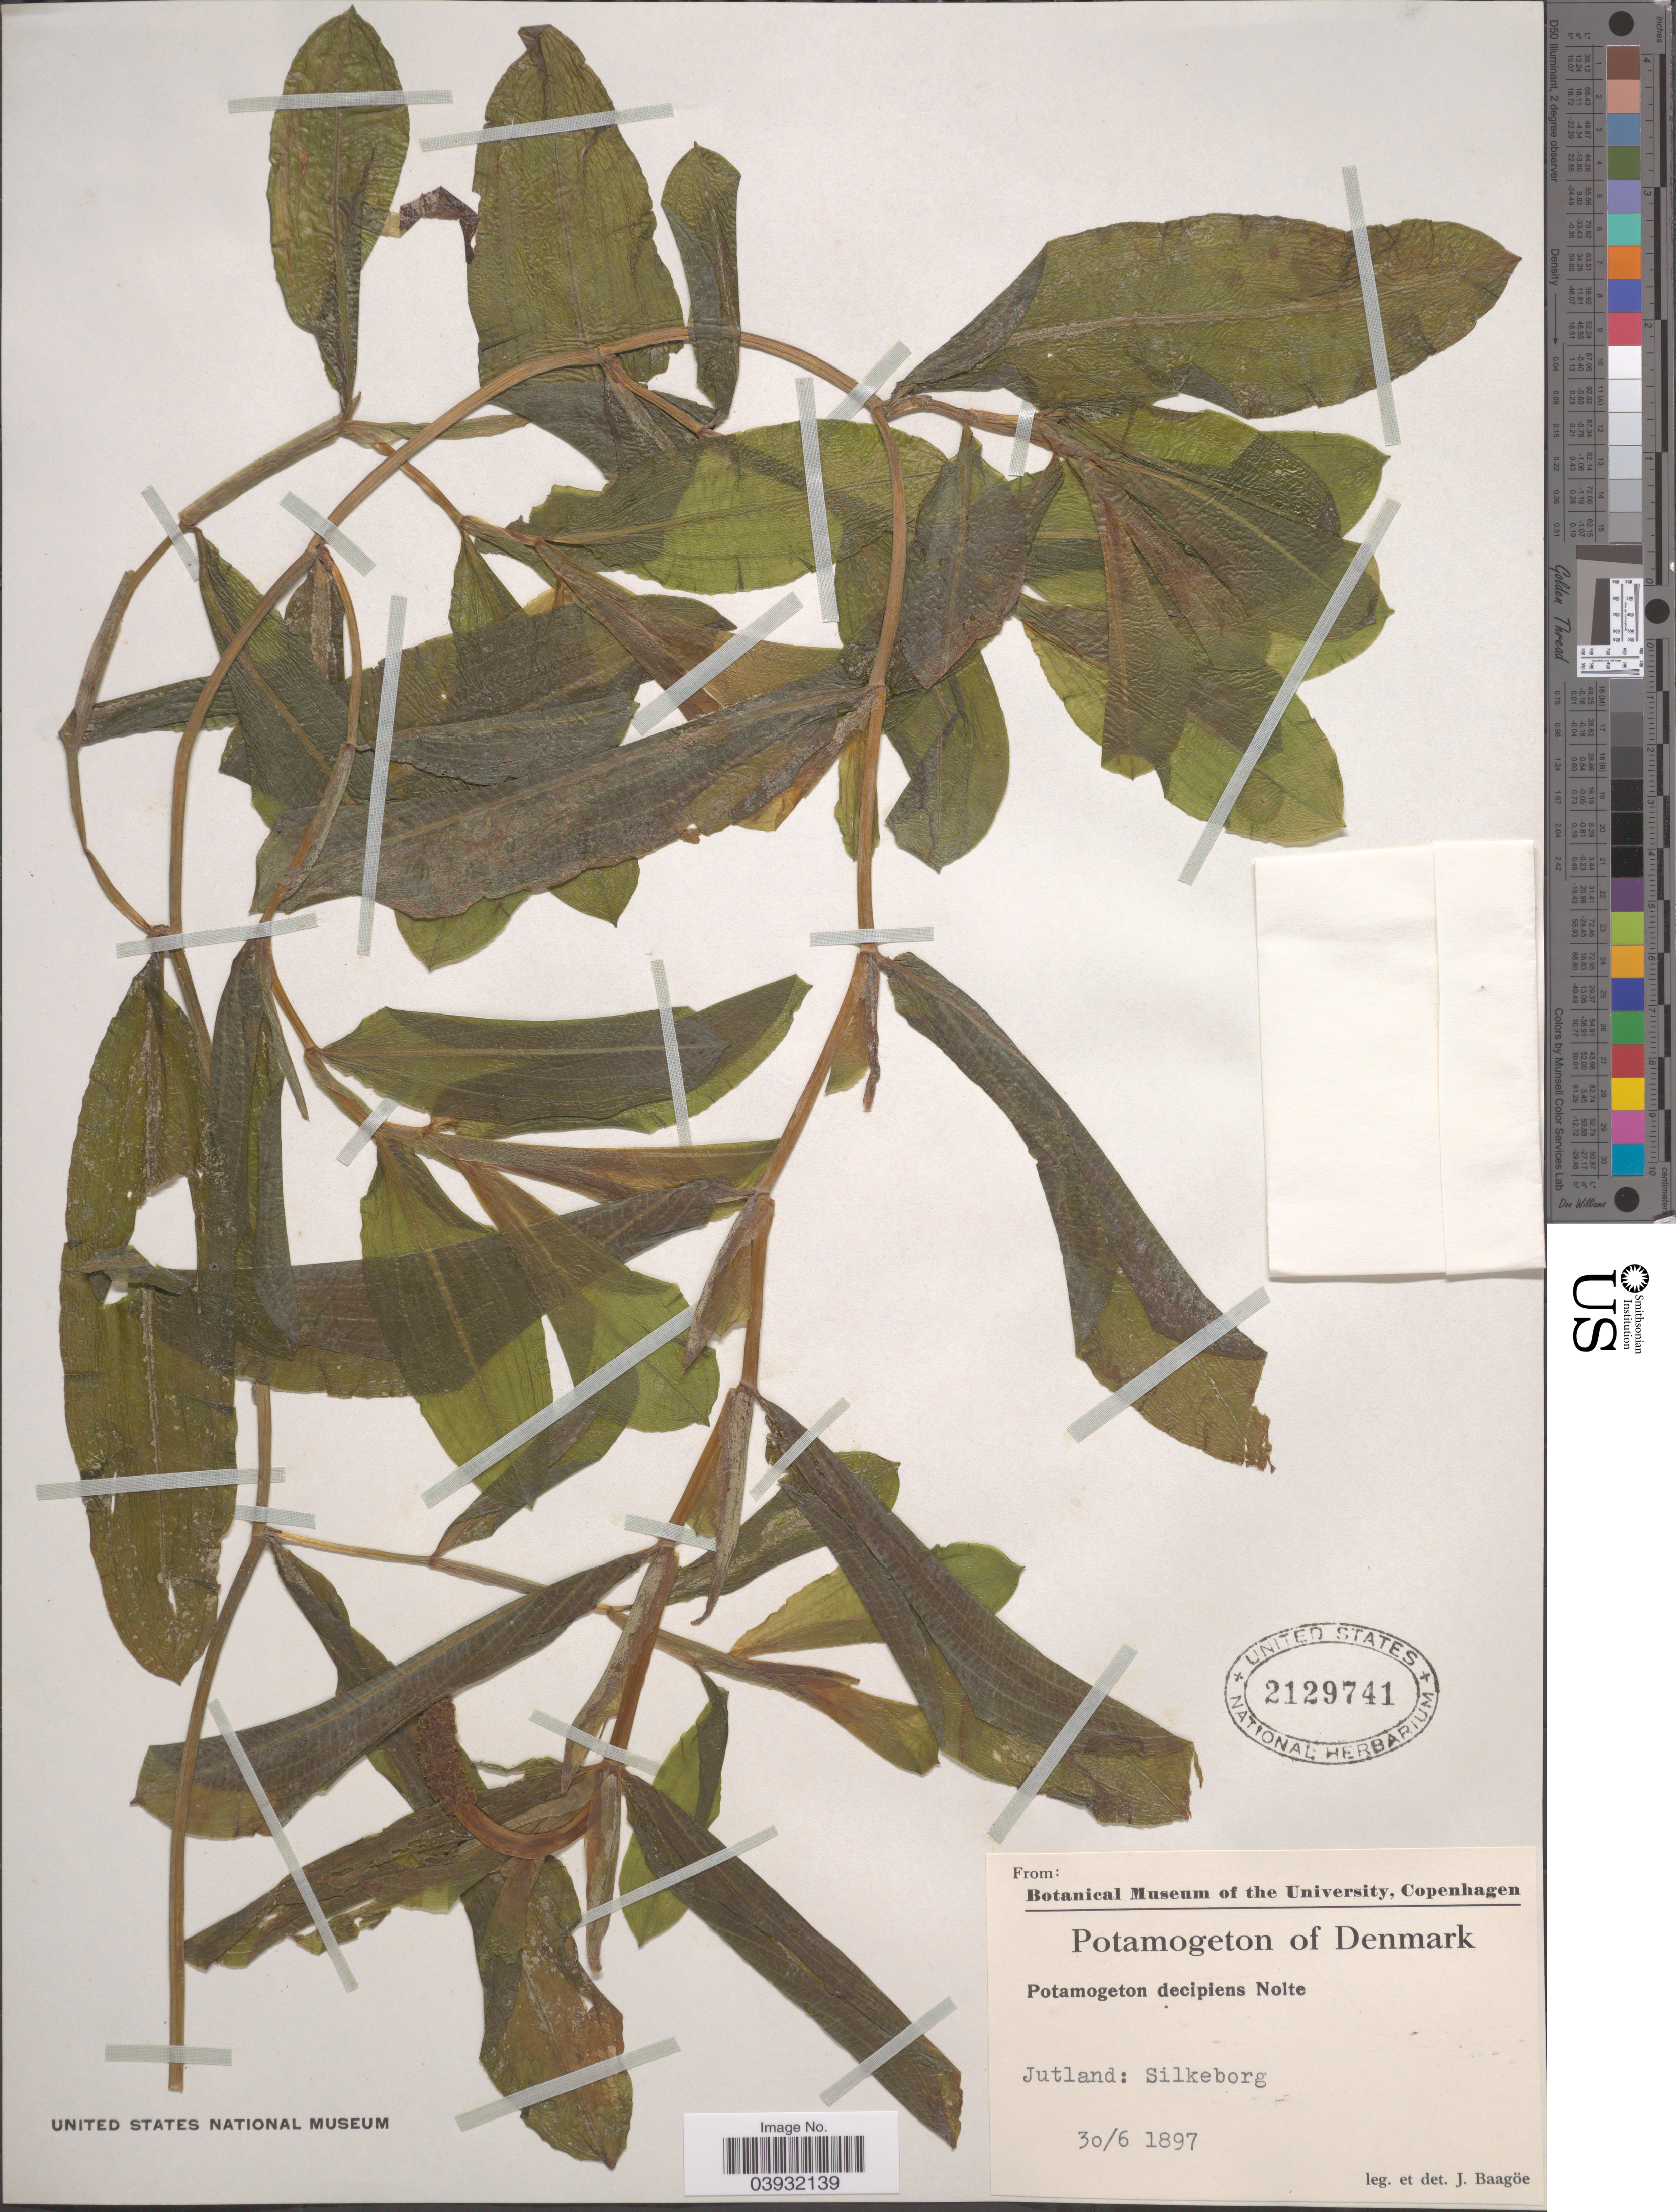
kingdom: Plantae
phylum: Tracheophyta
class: Liliopsida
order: Alismatales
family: Potamogetonaceae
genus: Potamogeton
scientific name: Potamogeton decipiens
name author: Nolte ex W.D.J. Koch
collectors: J. Baagoe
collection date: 1897-06-30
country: Denmark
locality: Jutland: Silkeborg.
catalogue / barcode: US 2129741